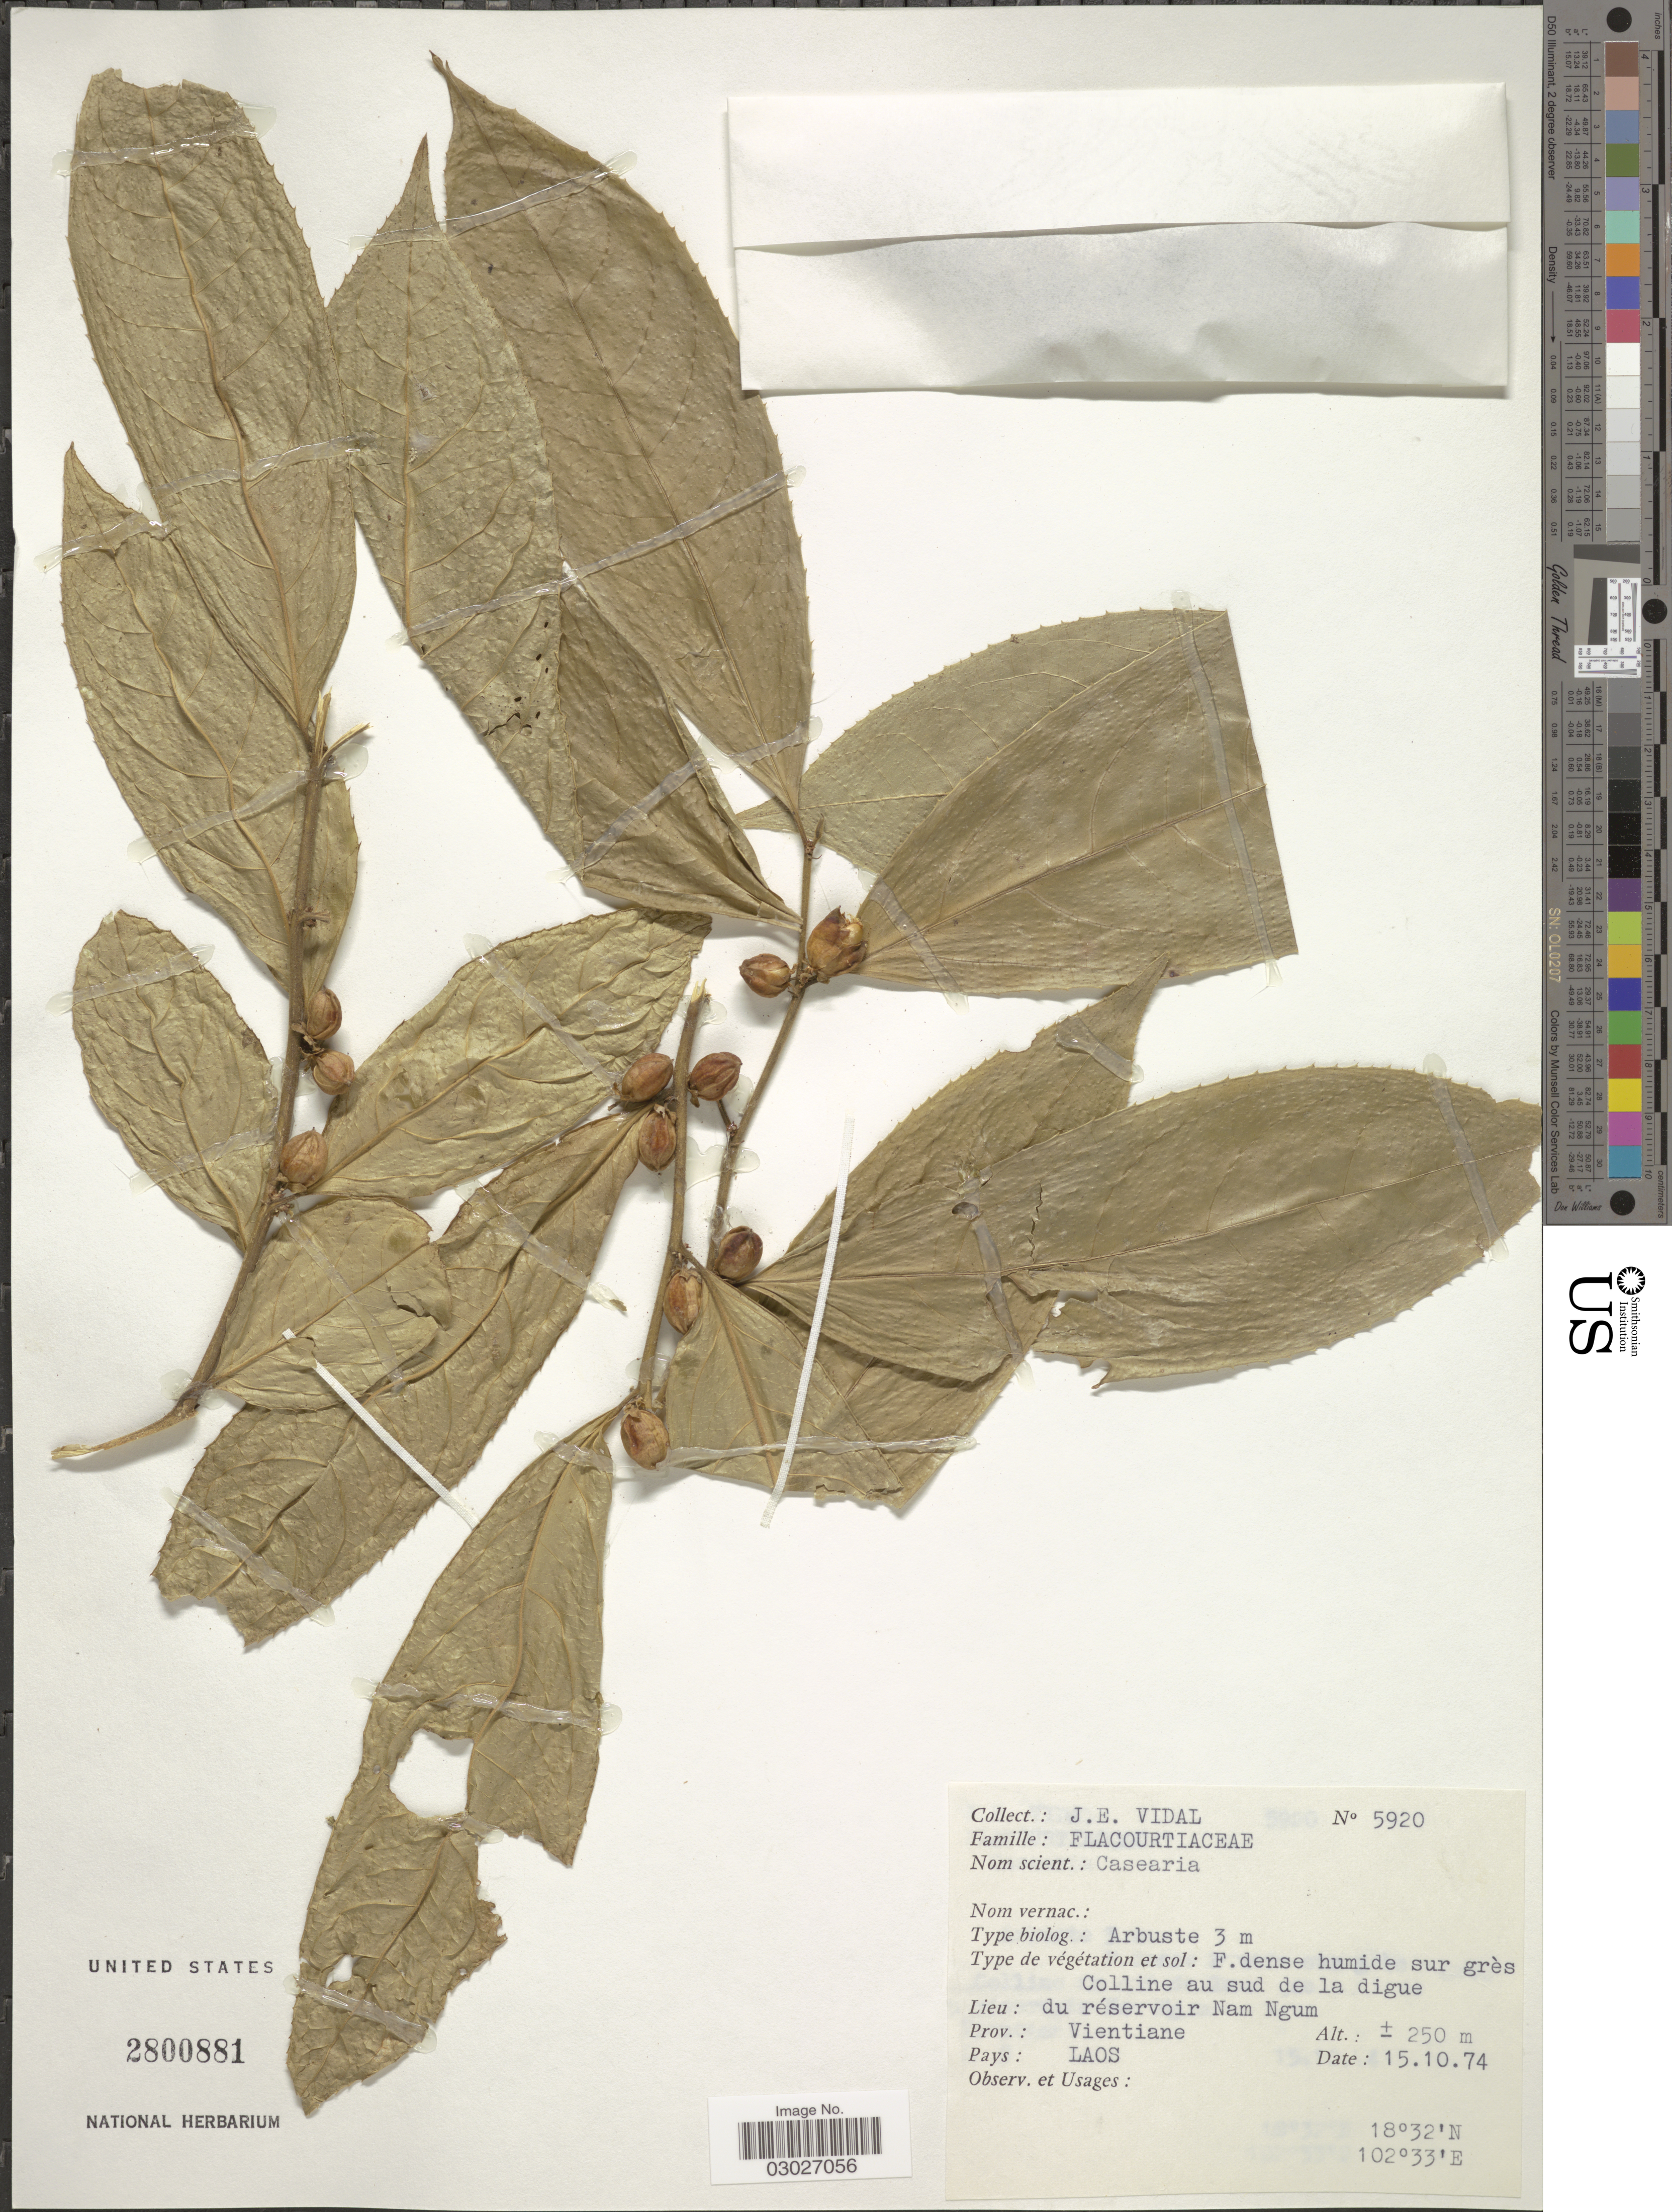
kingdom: Plantae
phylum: Tracheophyta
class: Magnoliopsida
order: Malpighiales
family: Salicaceae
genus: Casearia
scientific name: Casearia sp.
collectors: J. E. Vidal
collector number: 5920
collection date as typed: Transcribed d/m/y: 15/10/74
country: Laos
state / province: Viangchan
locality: Colline au sud de la digue. Du réservoir Nam Ngum. Prov.: Vientiane.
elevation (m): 250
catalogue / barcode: US 2800881